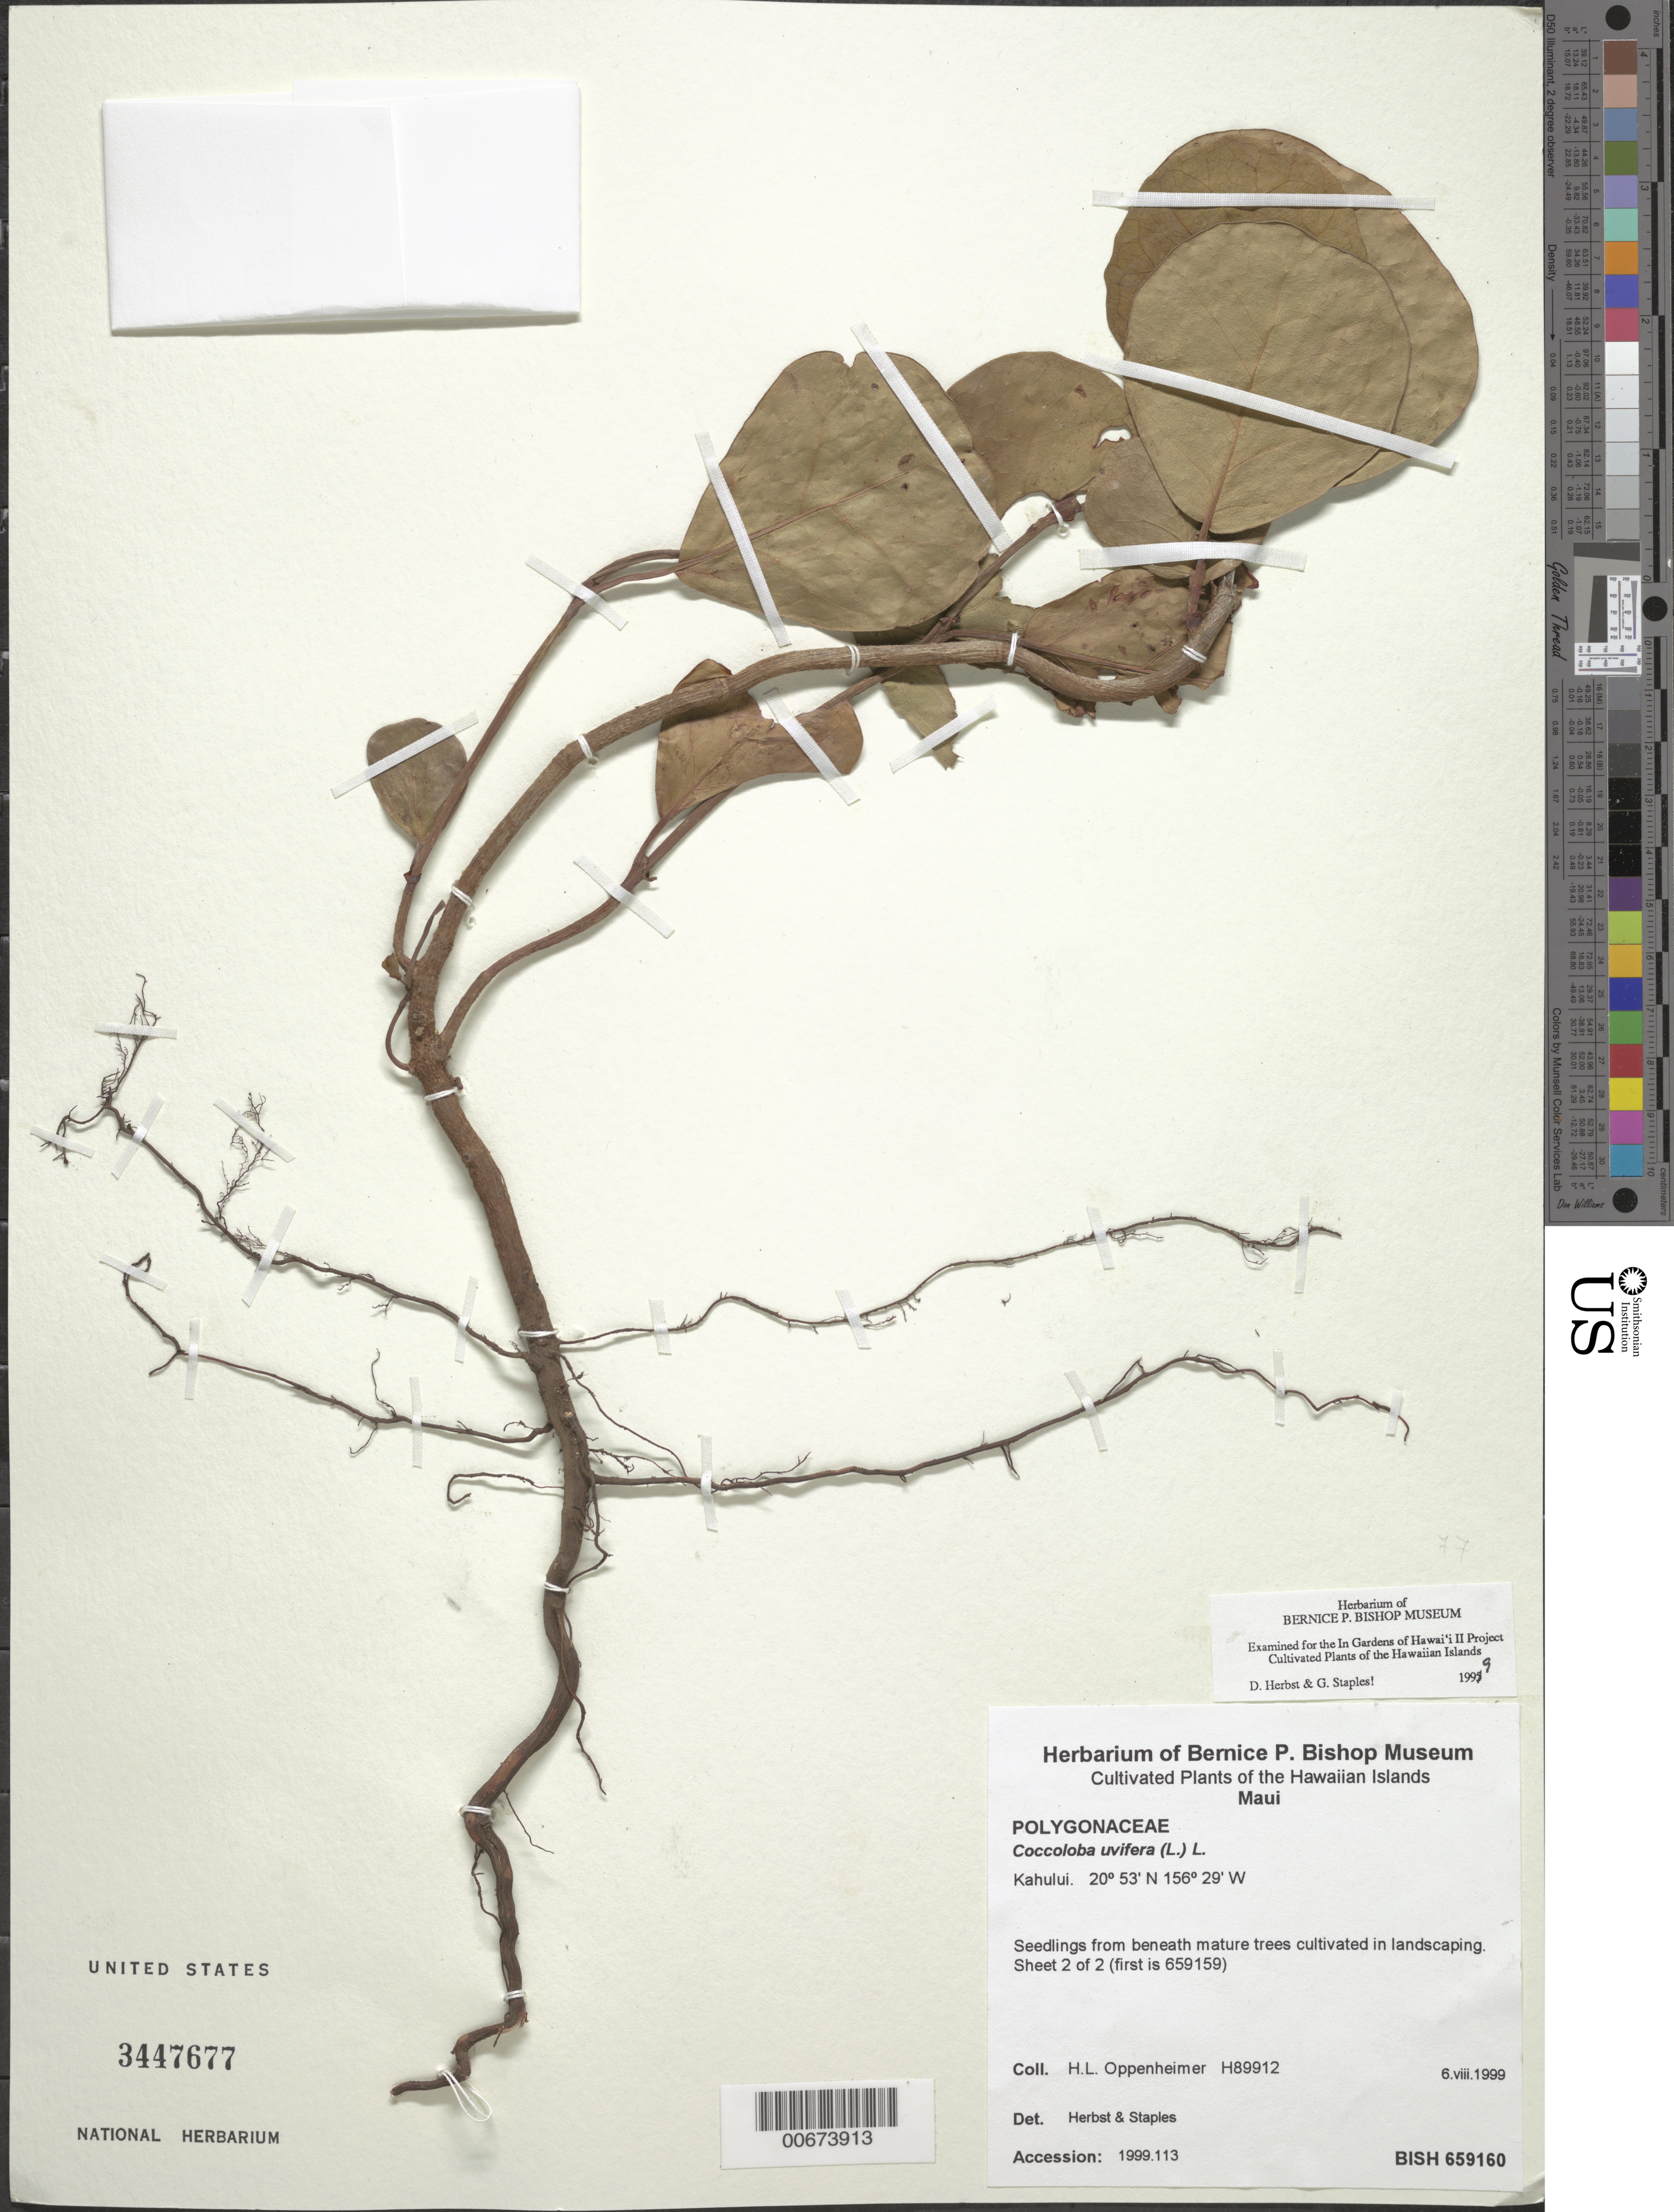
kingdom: Plantae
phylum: Tracheophyta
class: Magnoliopsida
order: Caryophyllales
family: Polygonaceae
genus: Coccoloba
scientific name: Coccoloba uvifera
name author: L.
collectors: H. L. Oppenheimer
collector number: H89912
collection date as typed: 6 Aug 1999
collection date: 1999-08-06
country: United States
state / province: Hawaii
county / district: Maui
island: Maui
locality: Kahului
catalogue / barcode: US 3447677